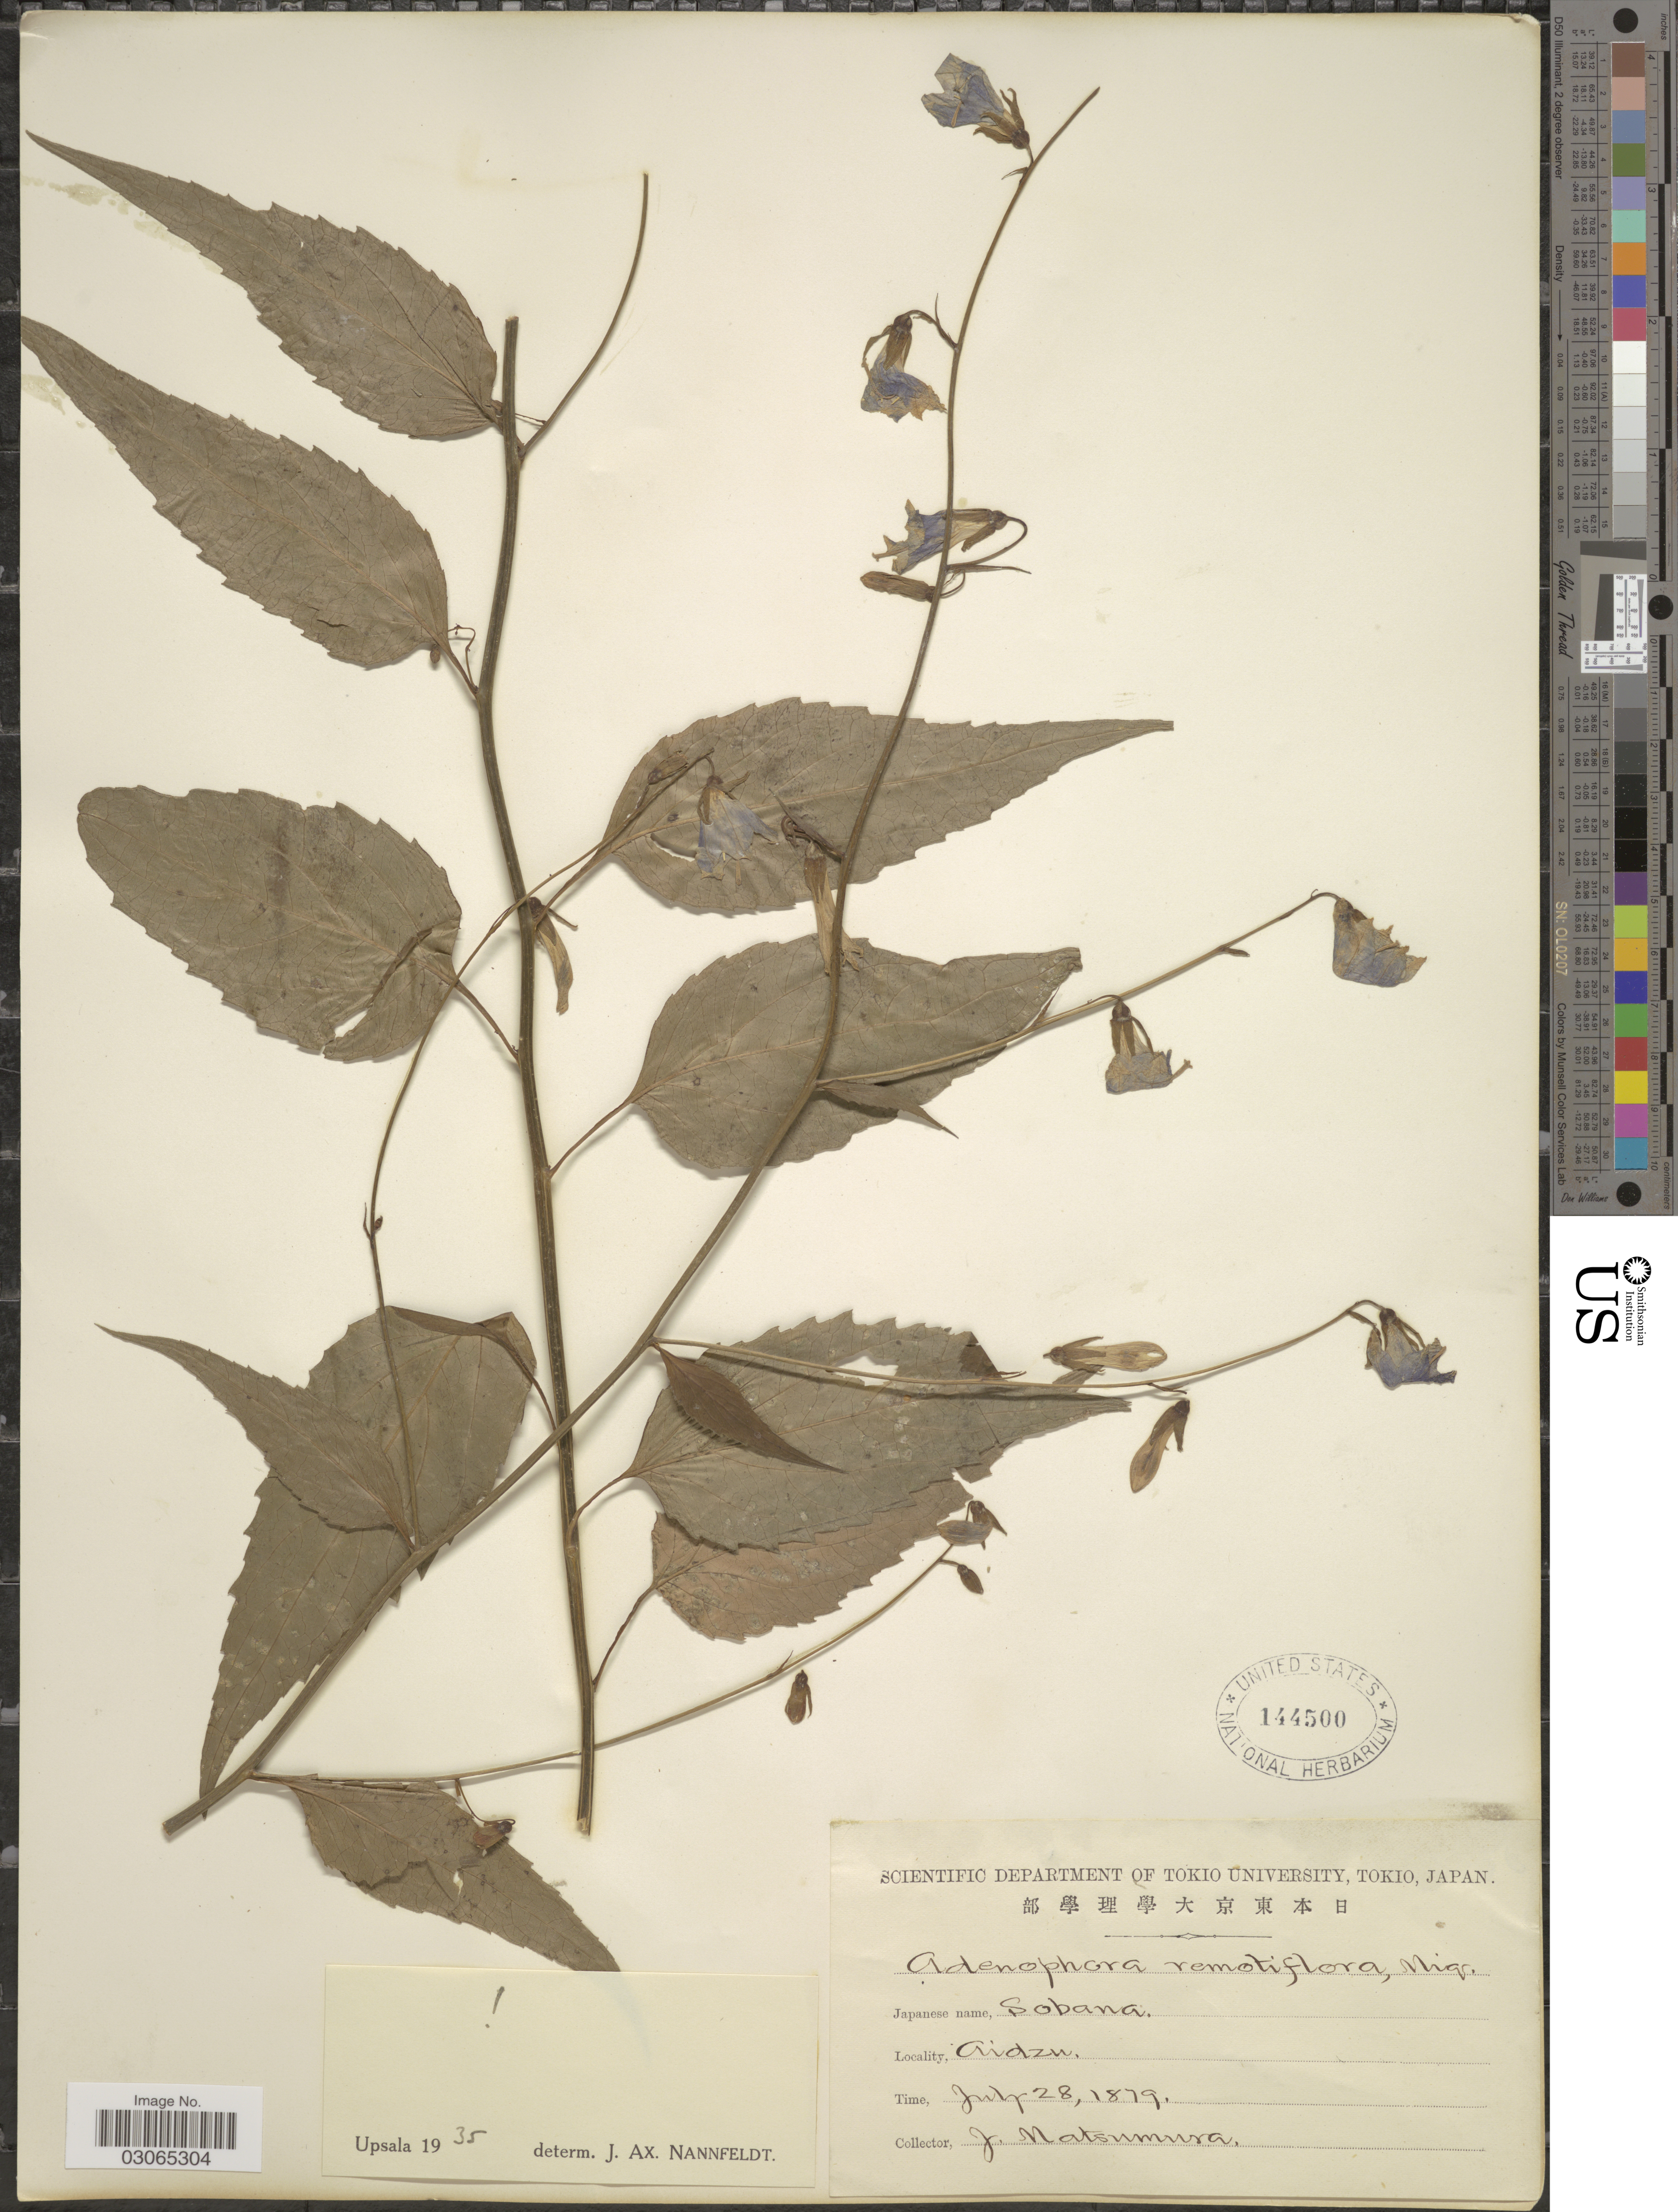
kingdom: Plantae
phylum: Tracheophyta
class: Magnoliopsida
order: Asterales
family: Campanulaceae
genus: Adenophora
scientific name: Adenophora remotiflora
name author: (Siebold & Zucc.) Miq.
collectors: J. Matsumura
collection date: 1879-07-28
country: Japan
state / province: Tokyo, Federal City of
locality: Aidzu.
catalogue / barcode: US 144500